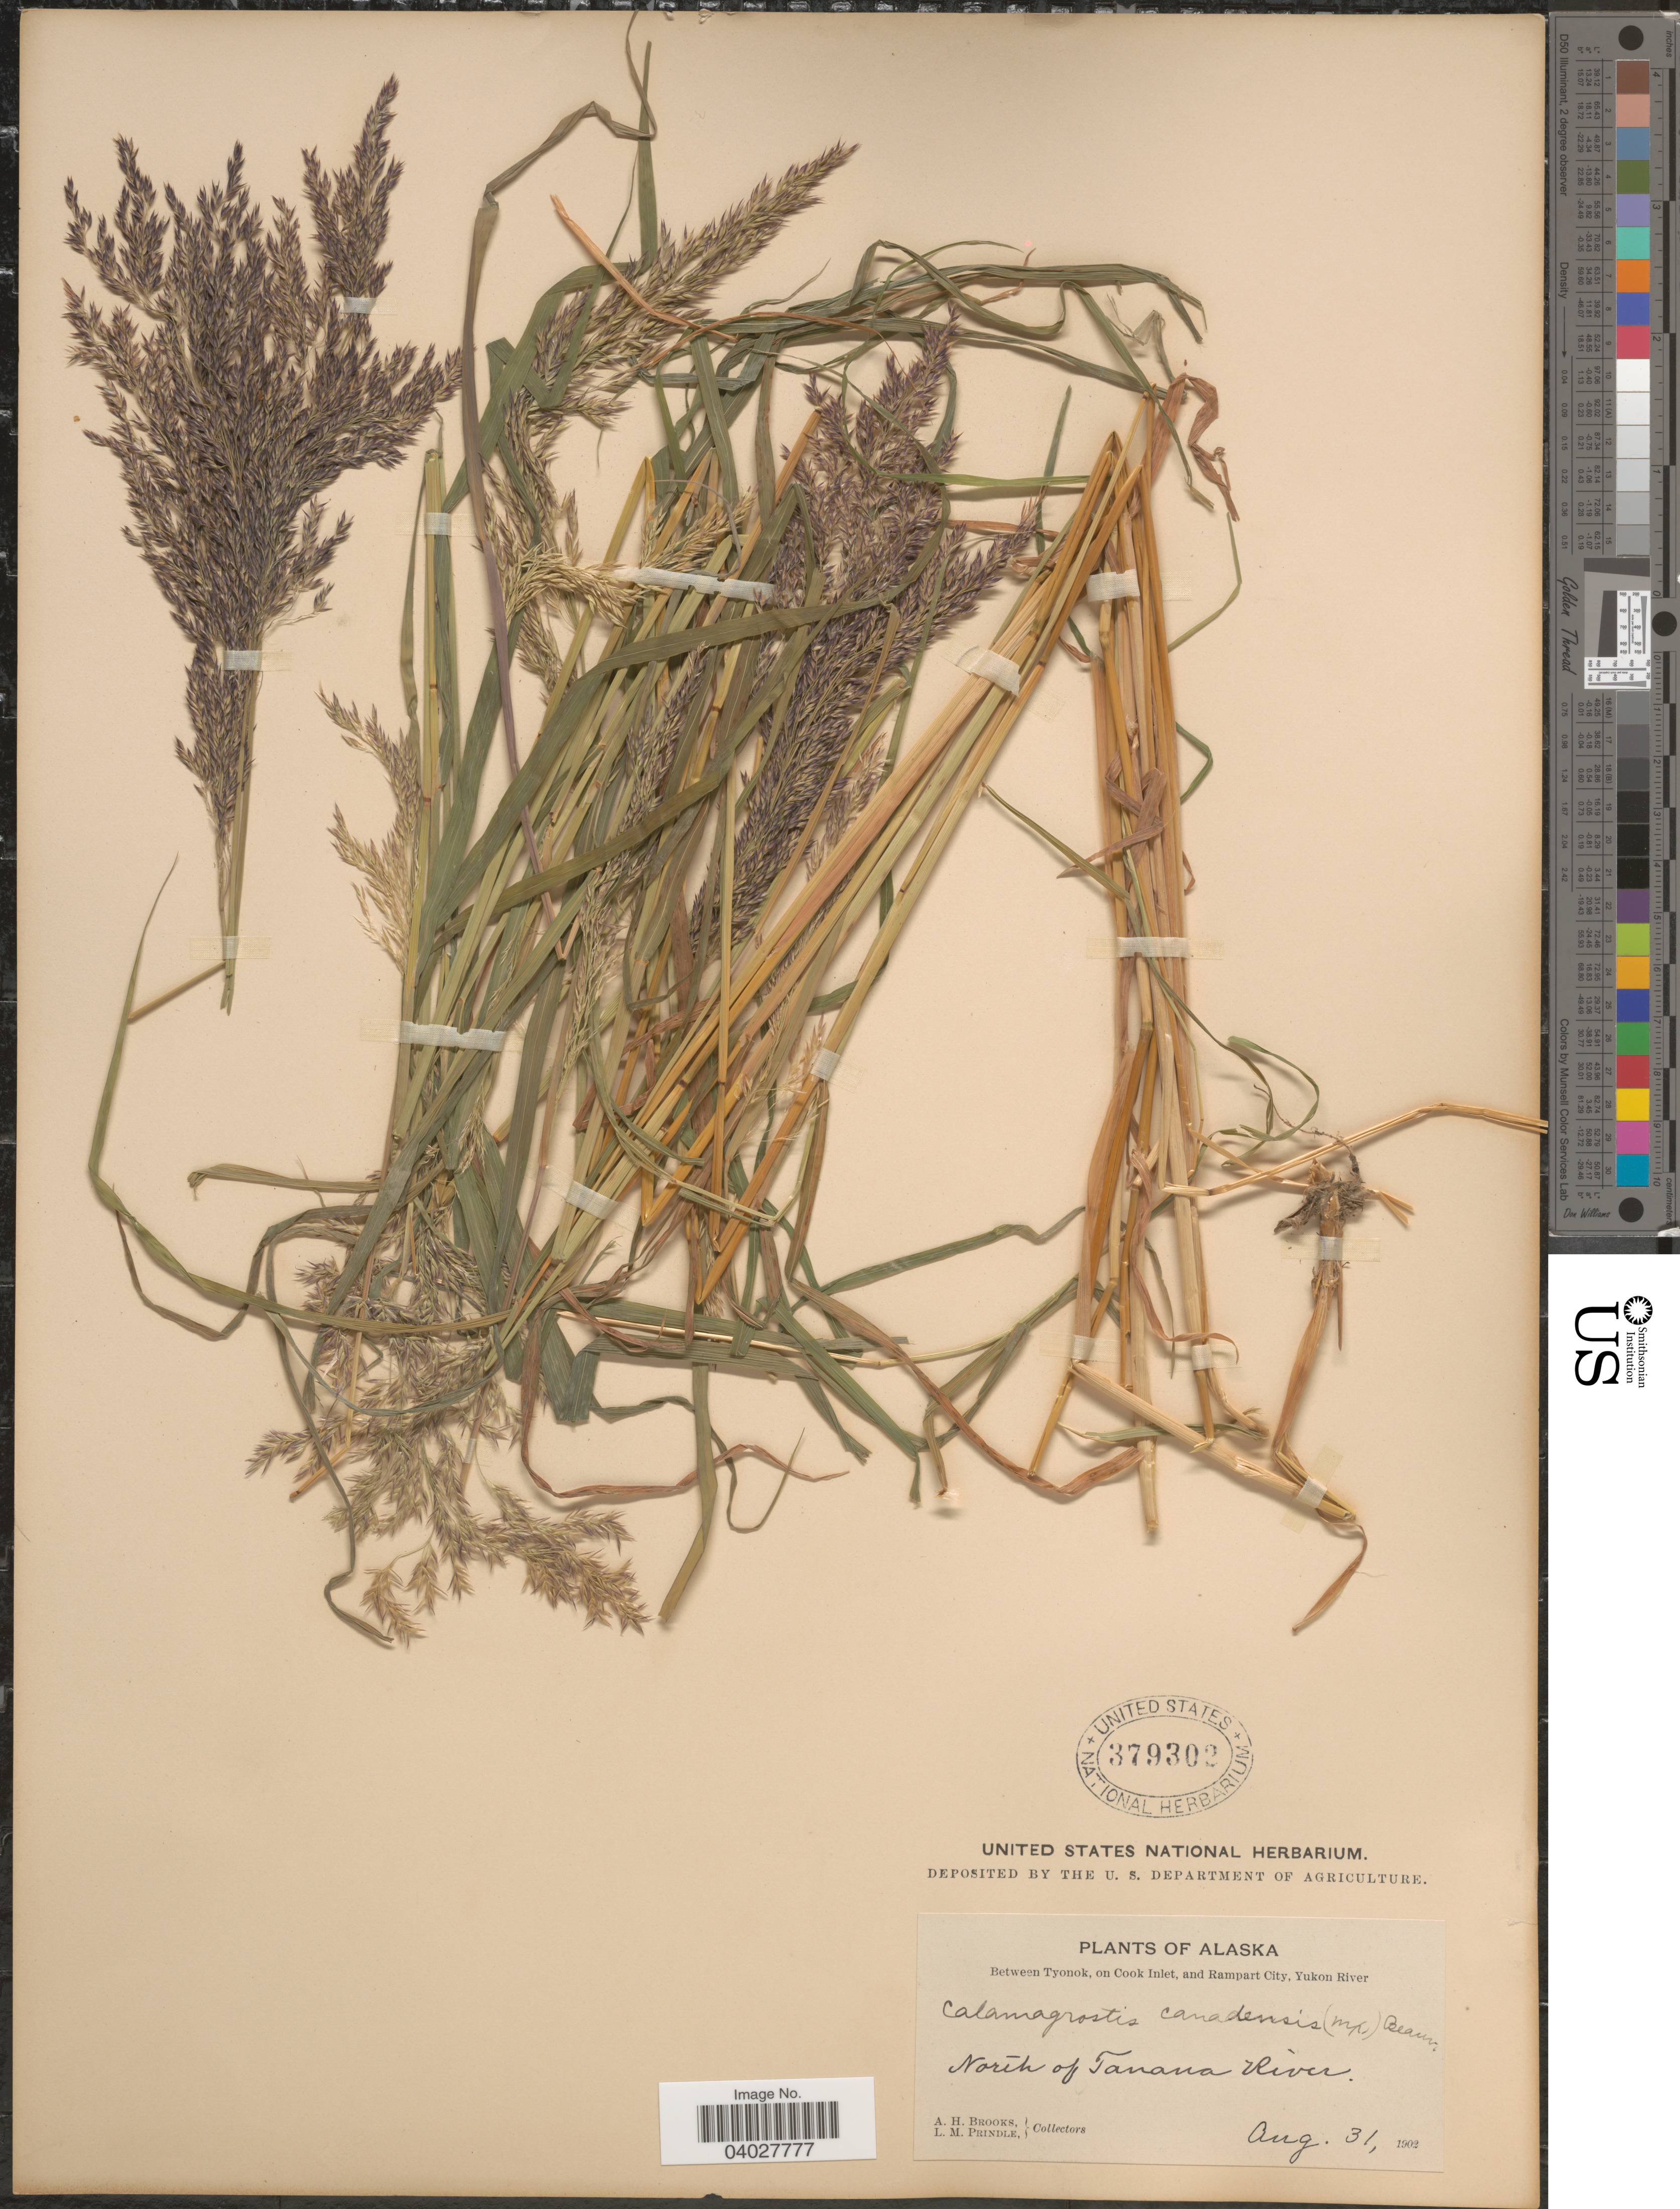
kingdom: Plantae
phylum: Tracheophyta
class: Liliopsida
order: Poales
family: Poaceae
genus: Calamagrostis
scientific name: Calamagrostis canadensis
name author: (Michx.) P. Beauv.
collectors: A. Brooks & L. Prindle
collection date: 1902-08-31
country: United States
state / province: Alaska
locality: Between Tyonok, on Cook Inlet, and Rampart City, Yukon River. North of Tanana River.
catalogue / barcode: US 379302